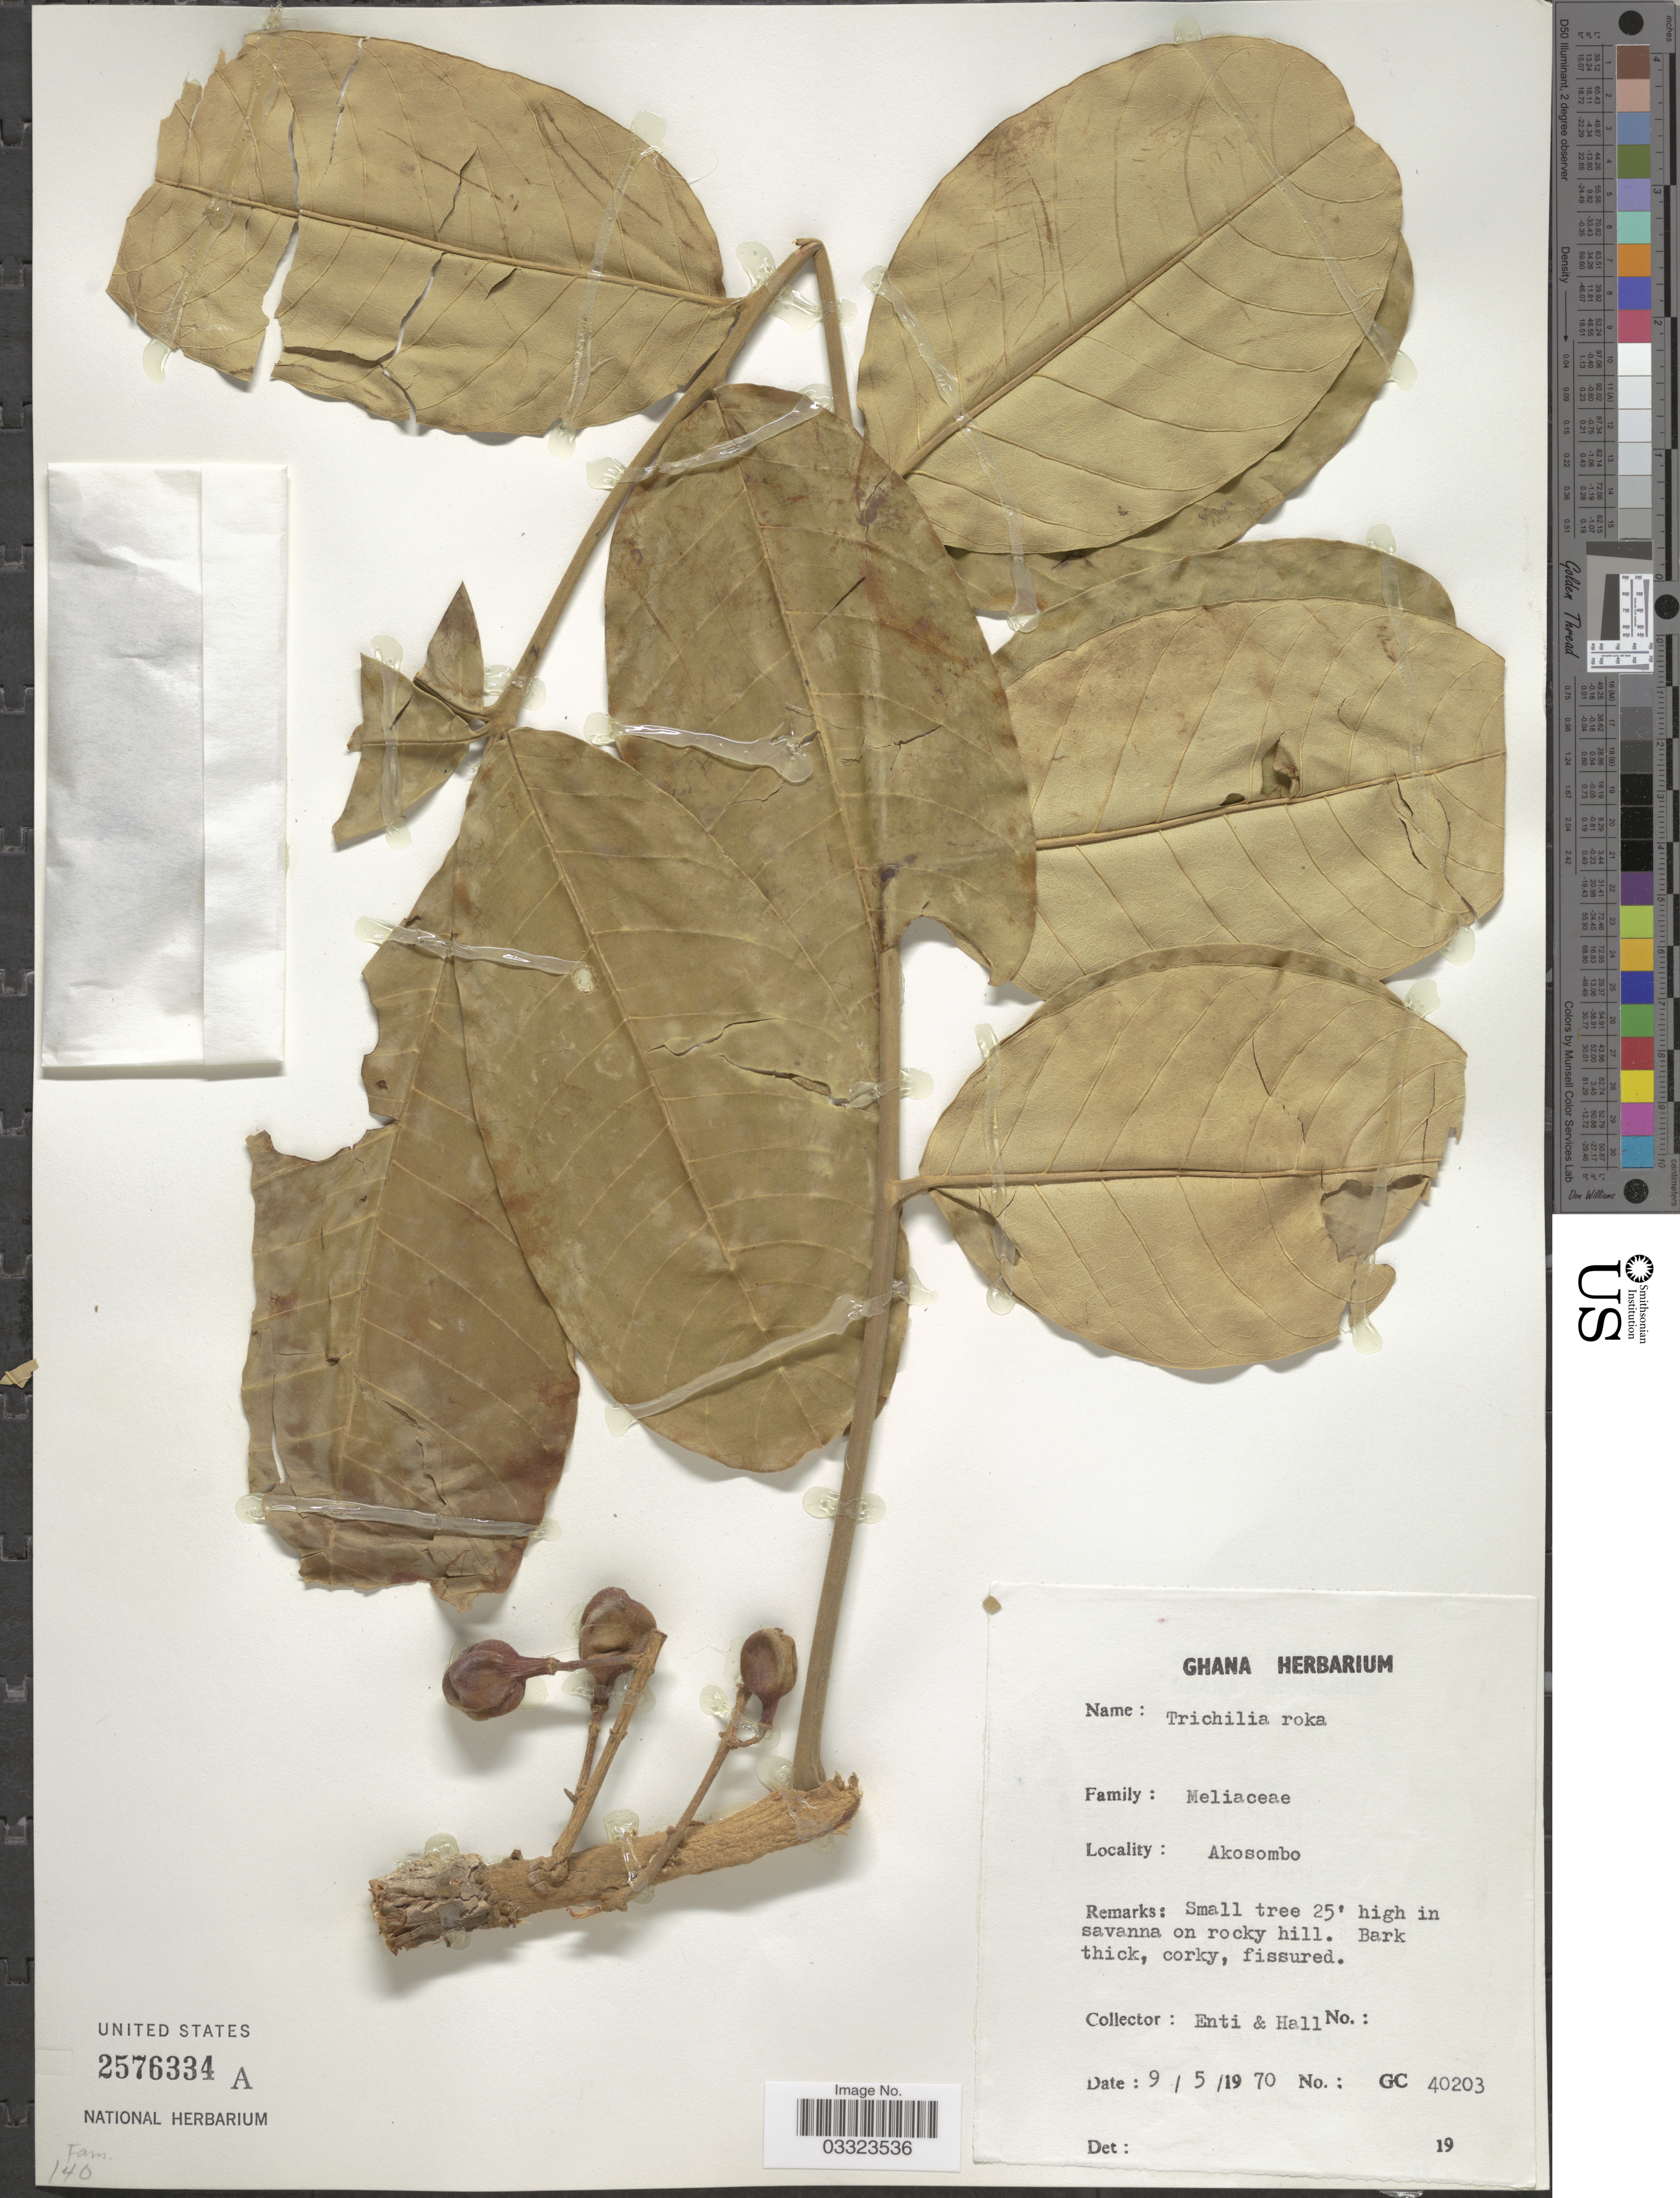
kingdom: Plantae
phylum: Tracheophyta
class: Magnoliopsida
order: Sapindales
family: Meliaceae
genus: Trichilia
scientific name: Trichilia roka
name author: (Forssk.) Chiov.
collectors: -. Enti & -- Hall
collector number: GC 40203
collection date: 1970-05-09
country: Ghana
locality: Akosombo.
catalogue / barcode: US 2576334A